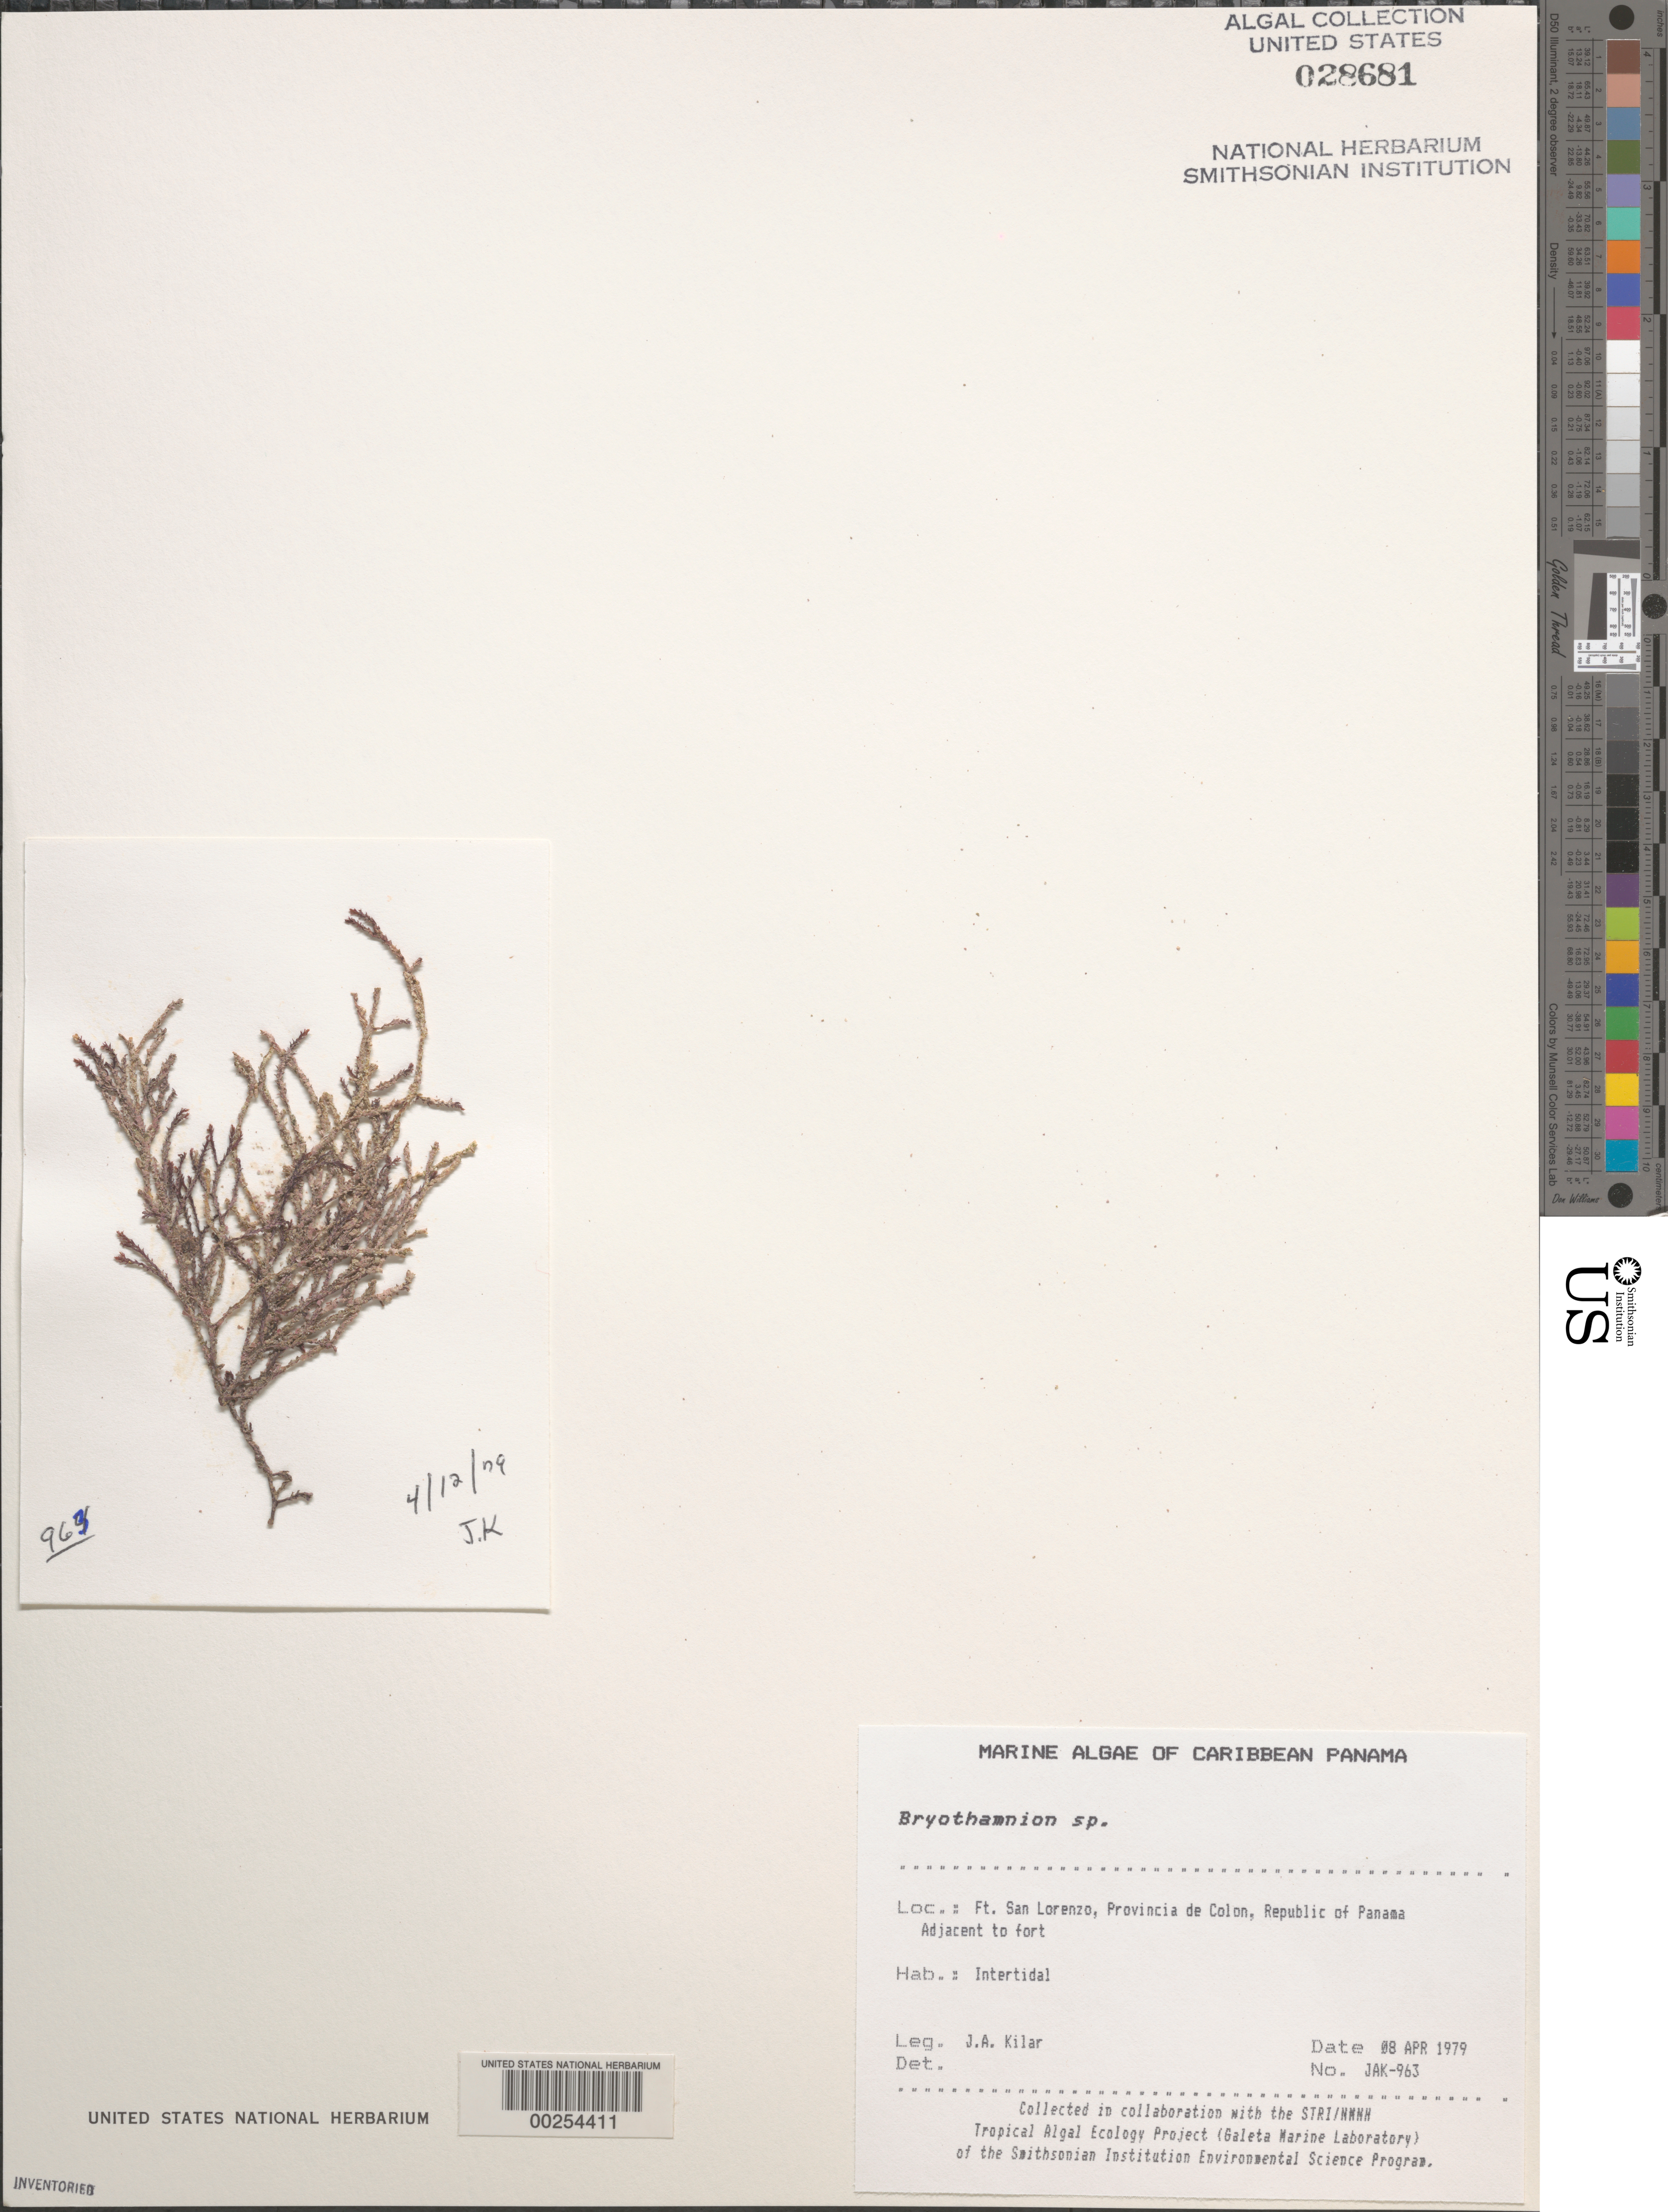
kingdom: Plantae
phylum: Rhodophyta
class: Florideophyceae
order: Ceramiales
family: Rhodomelaceae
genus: Bryothamnion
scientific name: Bryothamnion sp.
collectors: J. A. Kilar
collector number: JAK-963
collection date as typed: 08 Apr 1979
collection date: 1979-04-08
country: Panama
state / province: Colón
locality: Fort San Lorenzo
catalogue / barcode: US 28681